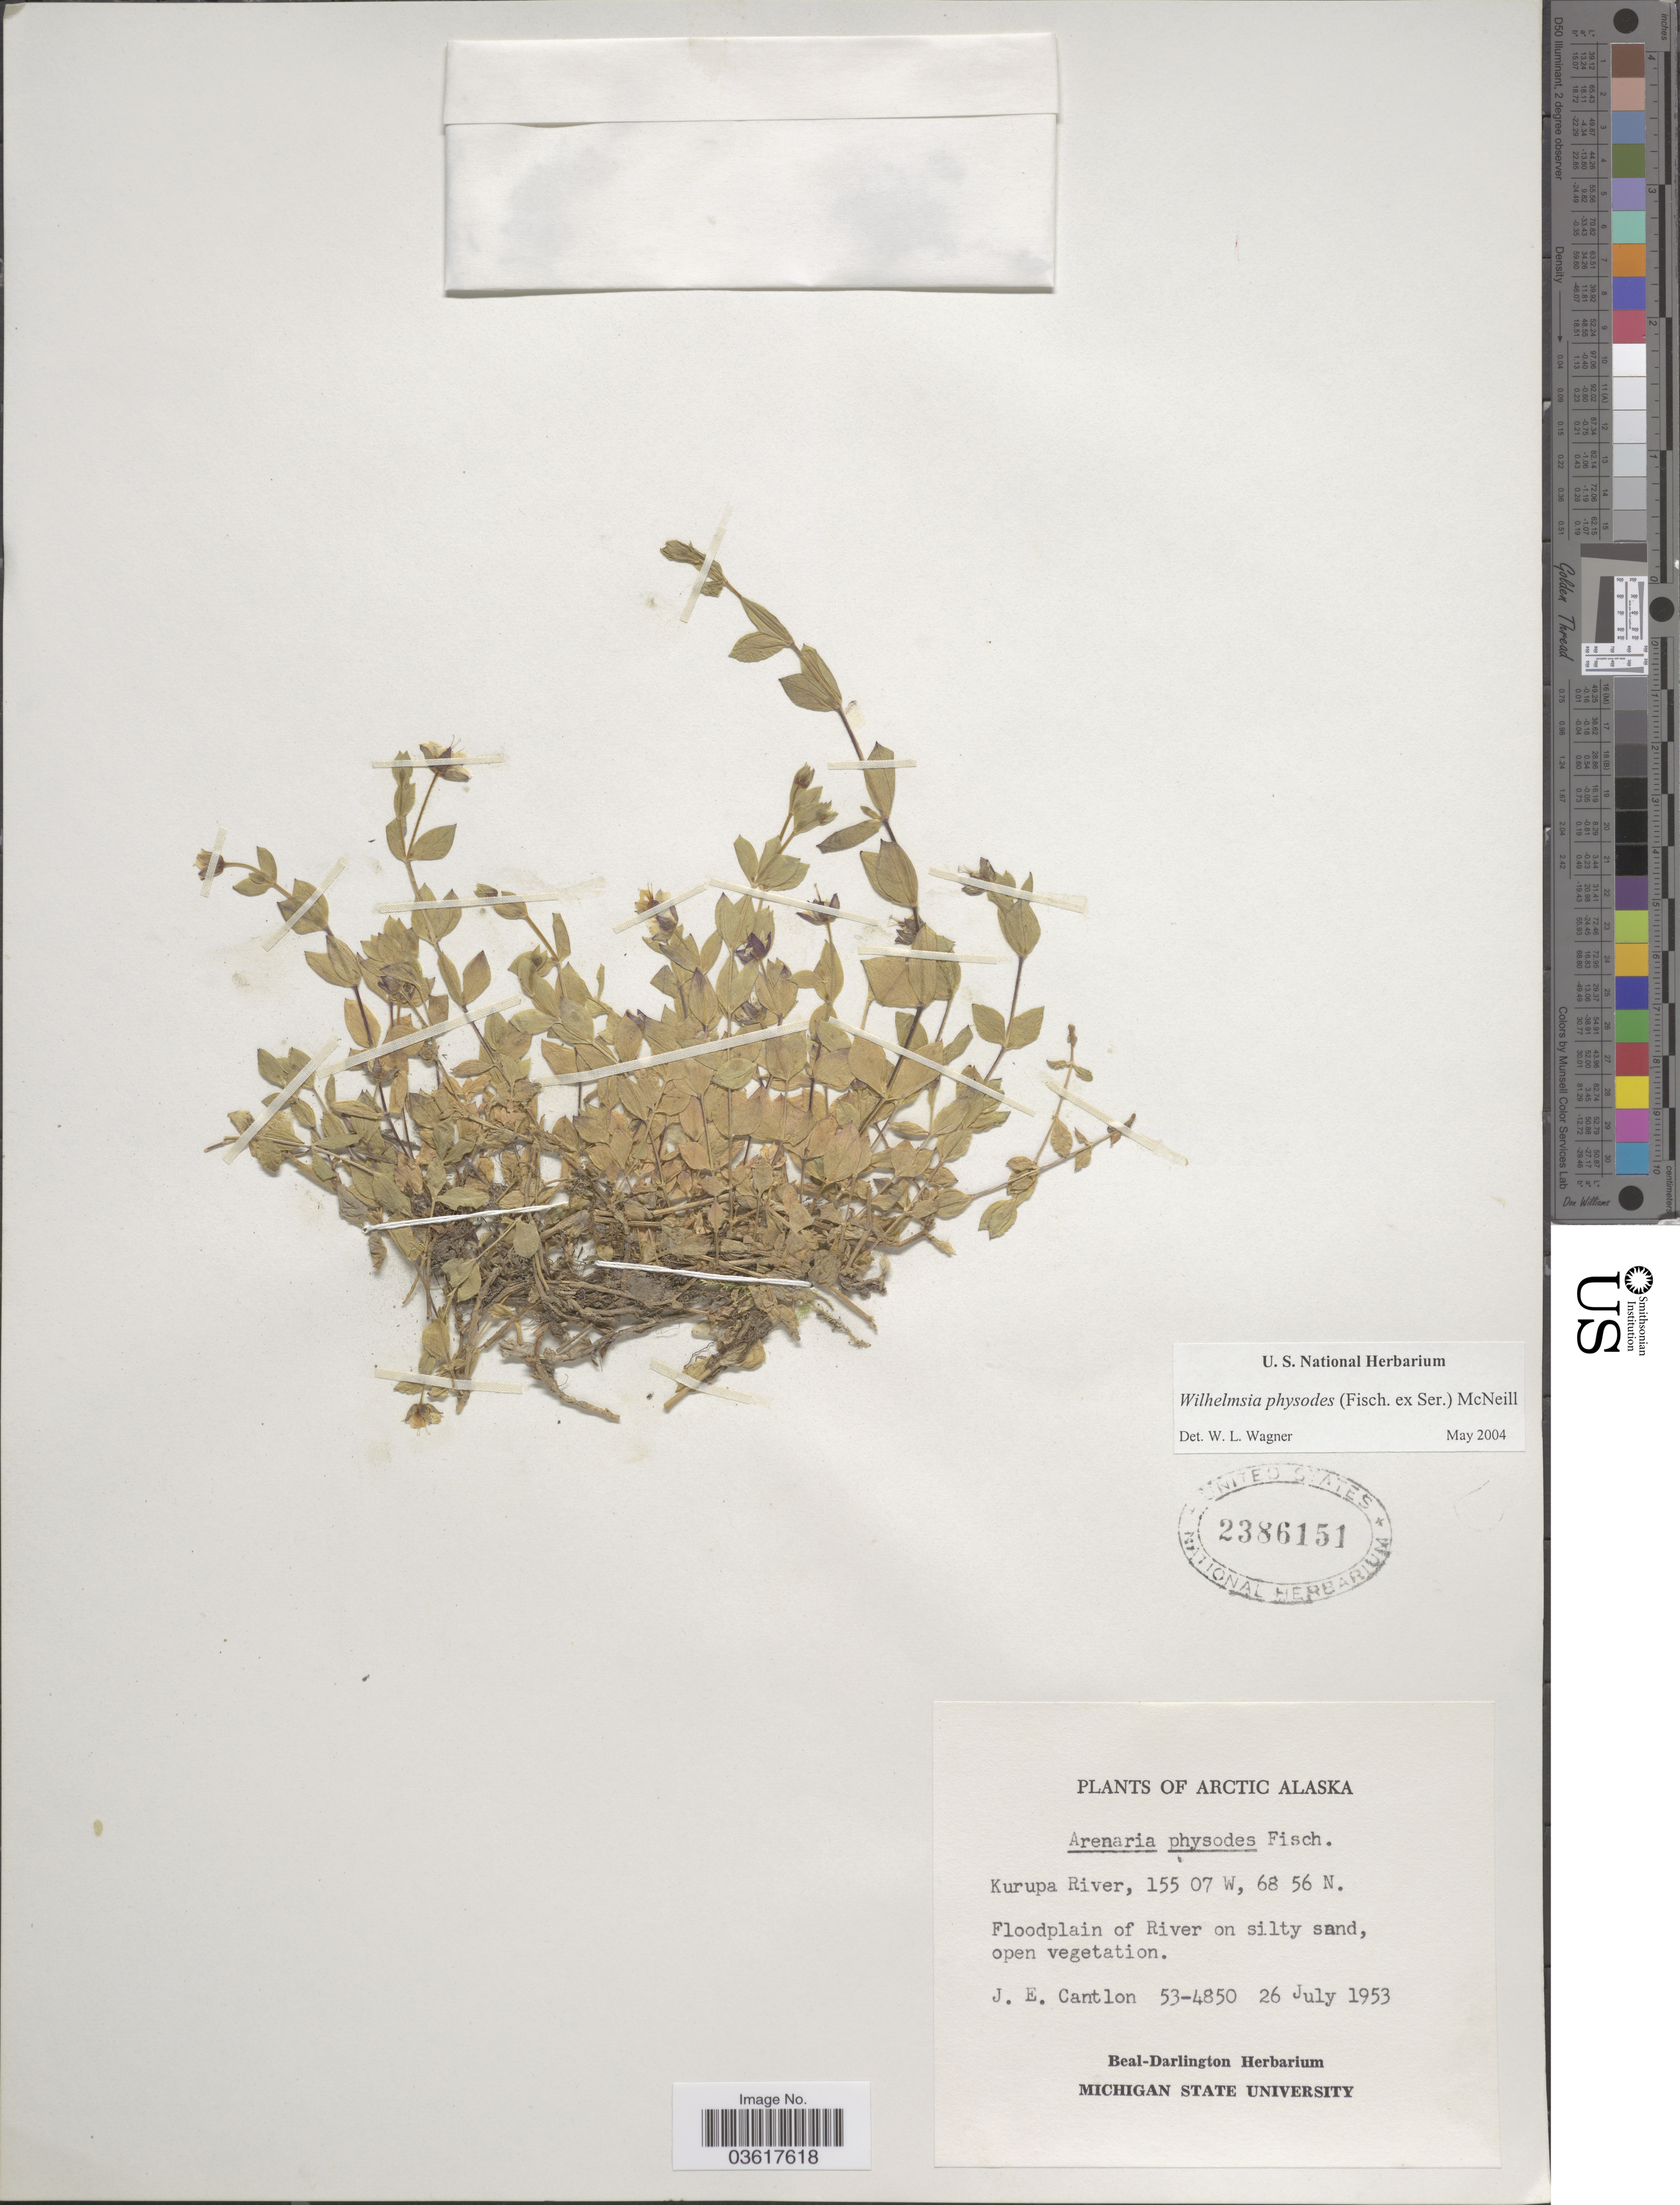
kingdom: Plantae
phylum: Tracheophyta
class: Magnoliopsida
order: Caryophyllales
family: Caryophyllaceae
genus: Wilhelmsia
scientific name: Wilhelmsia sp.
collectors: J. Cantlon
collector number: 53-4850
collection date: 1953-07-26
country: United States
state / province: Alaska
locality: Arctic Alaska. Kurupa River.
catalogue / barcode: US 2386151